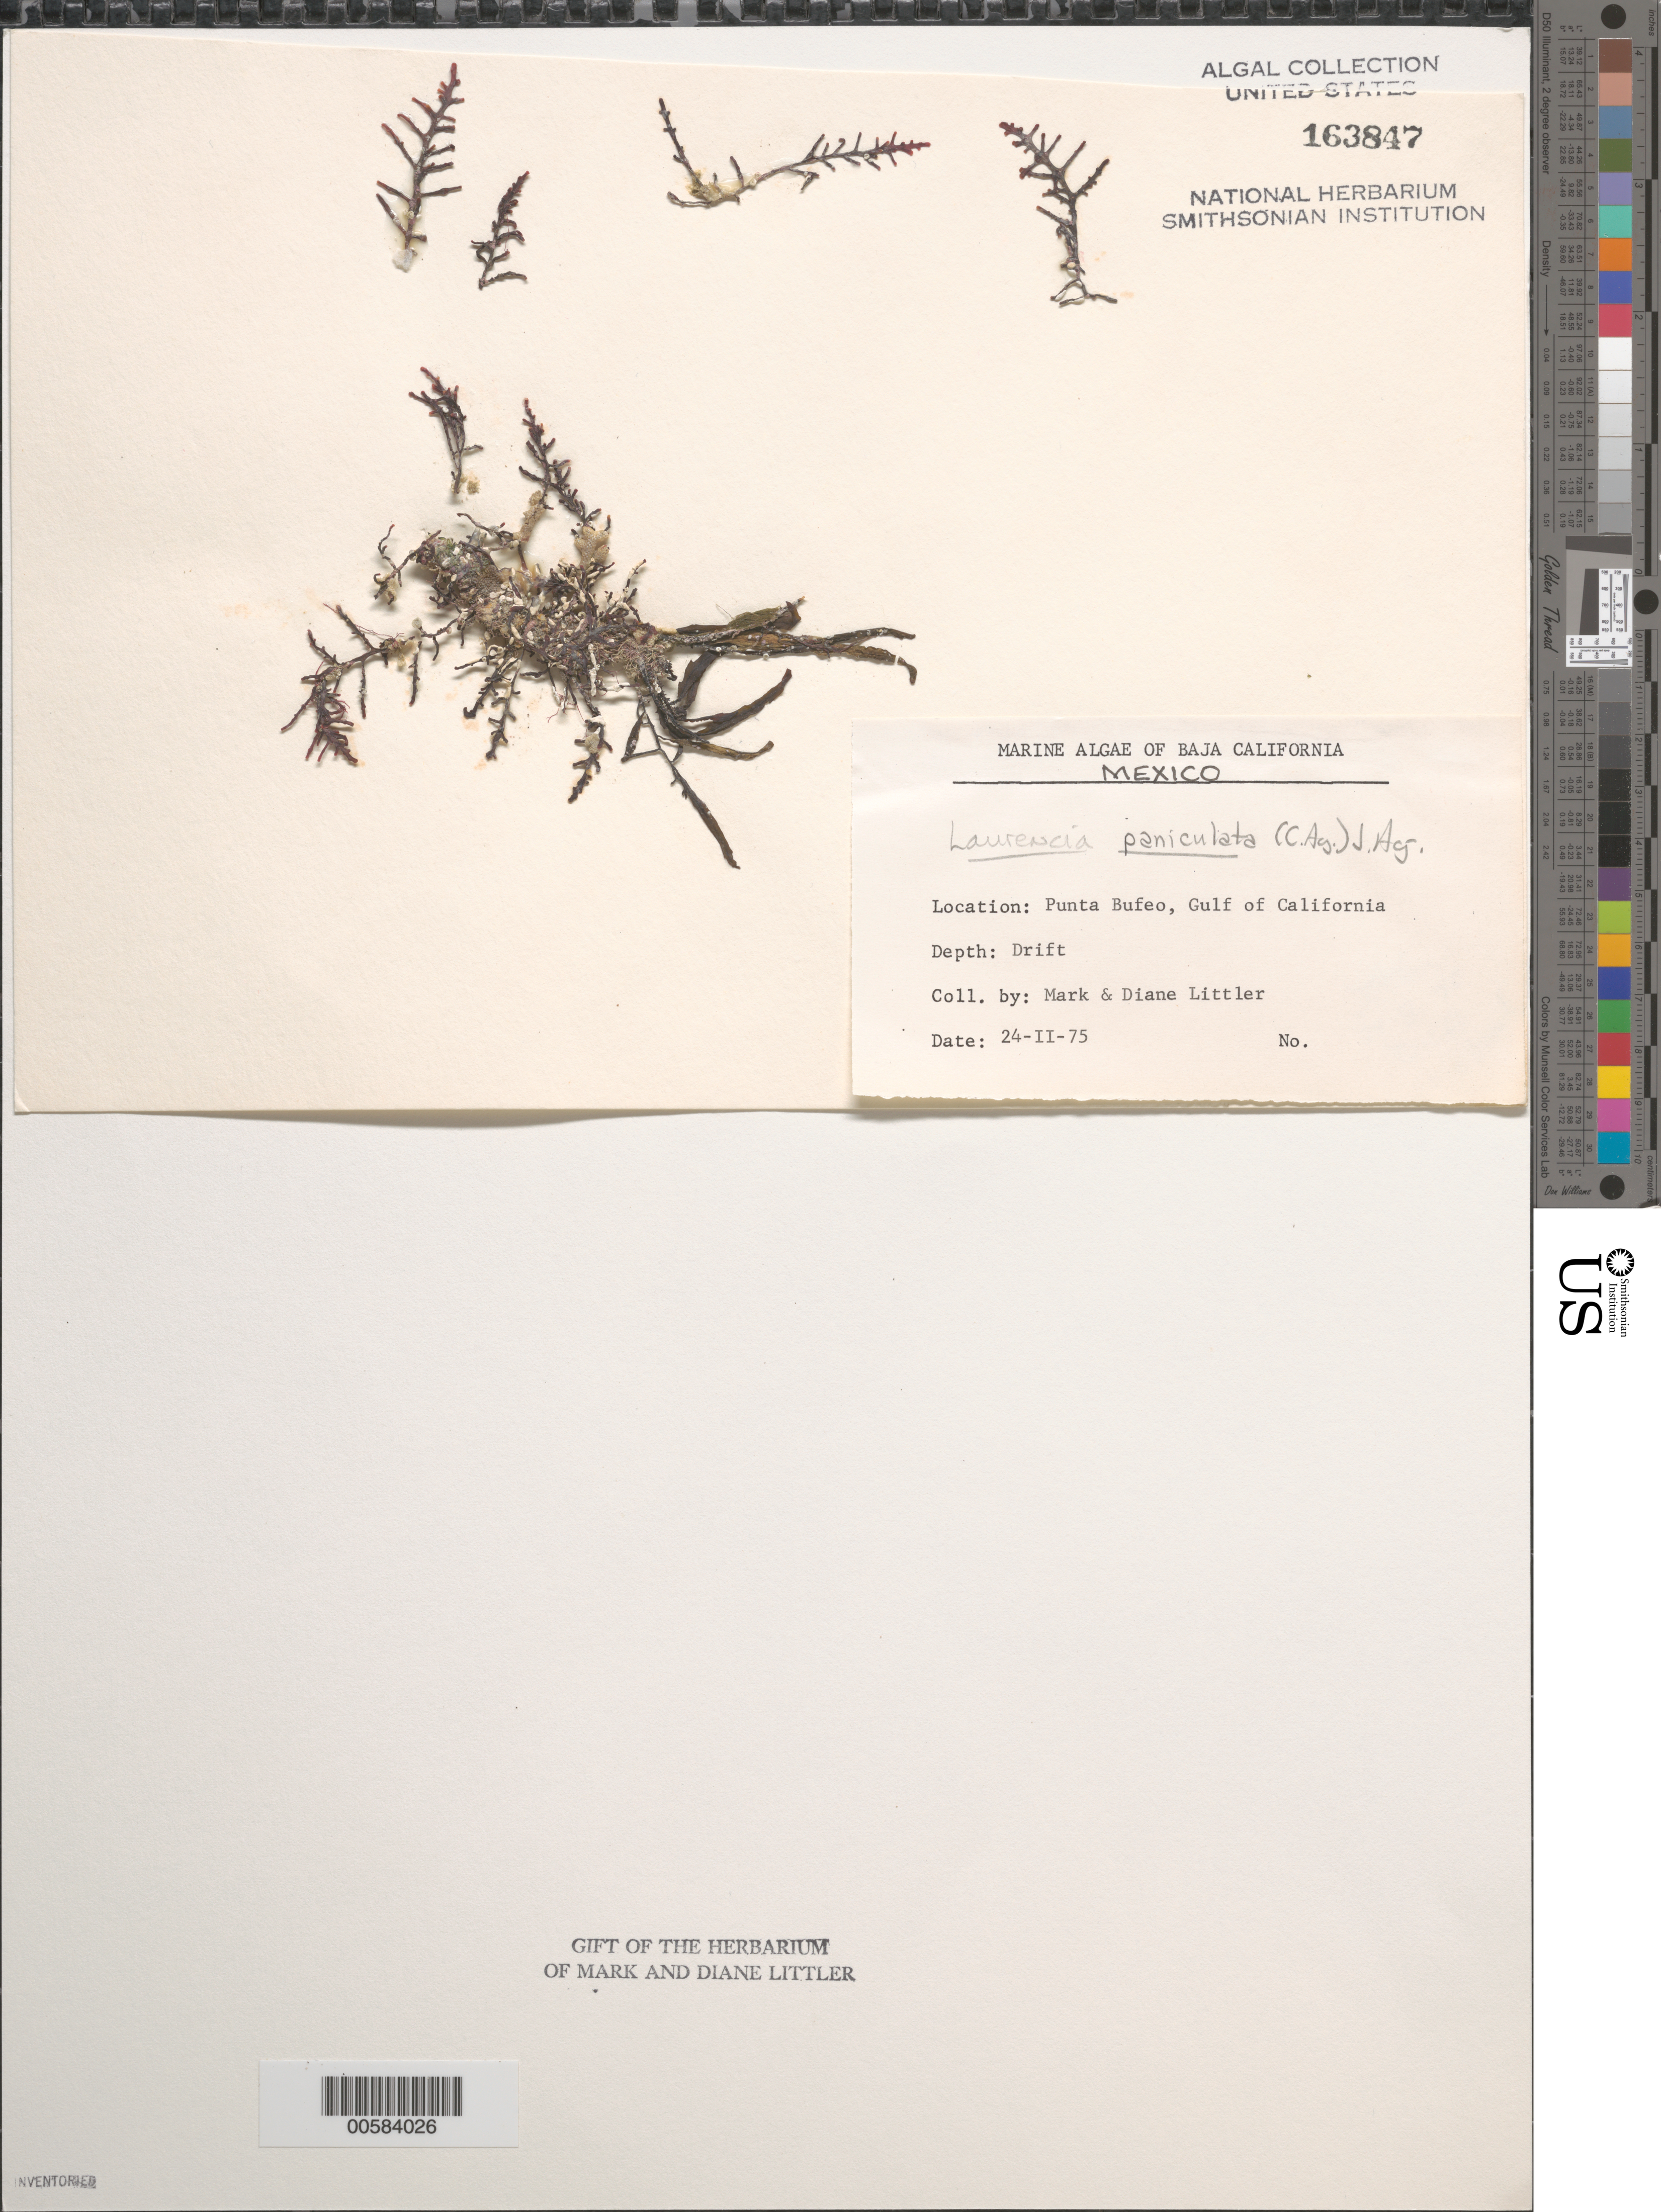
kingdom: Plantae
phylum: Rhodophyta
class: Florideophyceae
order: Ceramiales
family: Rhodomelaceae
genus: Palisada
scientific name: Palisada thuyoides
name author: (Kützing) Cassano et al.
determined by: Algae name updating Project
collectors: M. M. Littler & D. S. Littler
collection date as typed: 24 Feb 1975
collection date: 1975-02-24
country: Mexico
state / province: Baja California Norte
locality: Punta Bufeo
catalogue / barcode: US 163847